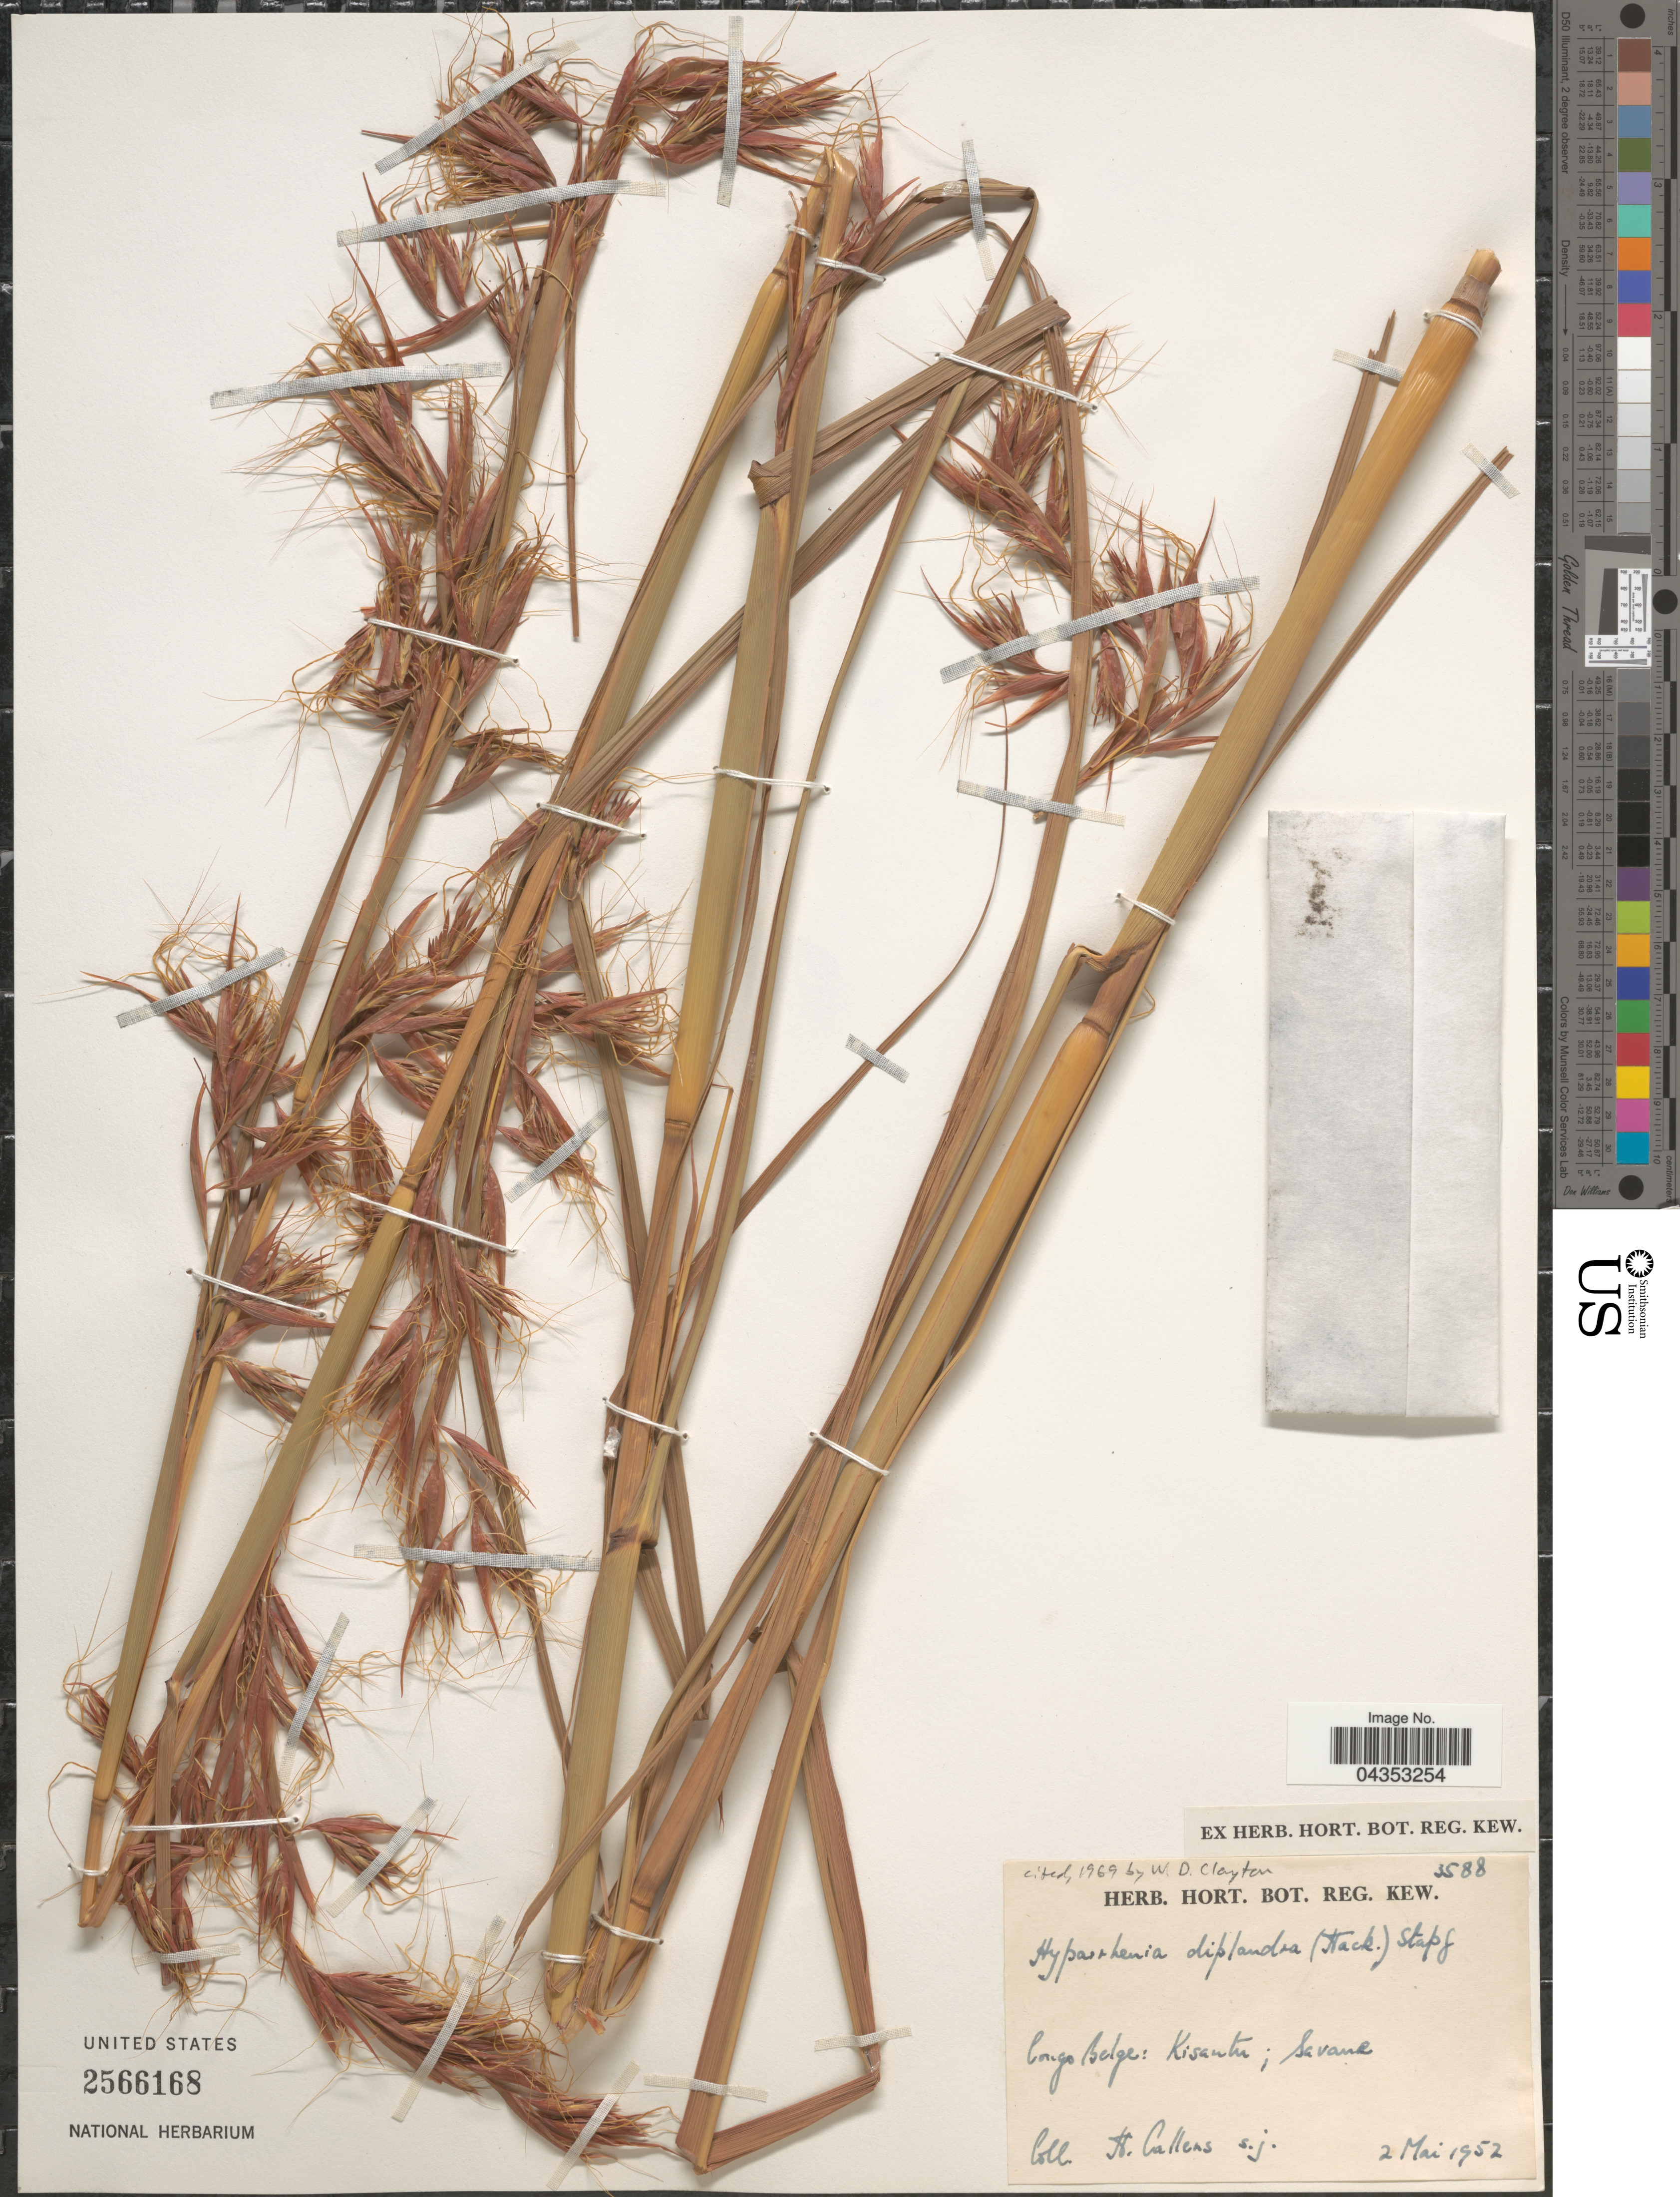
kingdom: Plantae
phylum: Tracheophyta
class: Liliopsida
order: Poales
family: Poaceae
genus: Hyparrhenia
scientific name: Hyparrhenia diplandra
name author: (Hack.) Stapf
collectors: H. Callens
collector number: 3588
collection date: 1952-05-02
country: Congo, Democratic Republic of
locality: Congo Belge: Kisantu, Savane.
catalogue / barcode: US 2566168